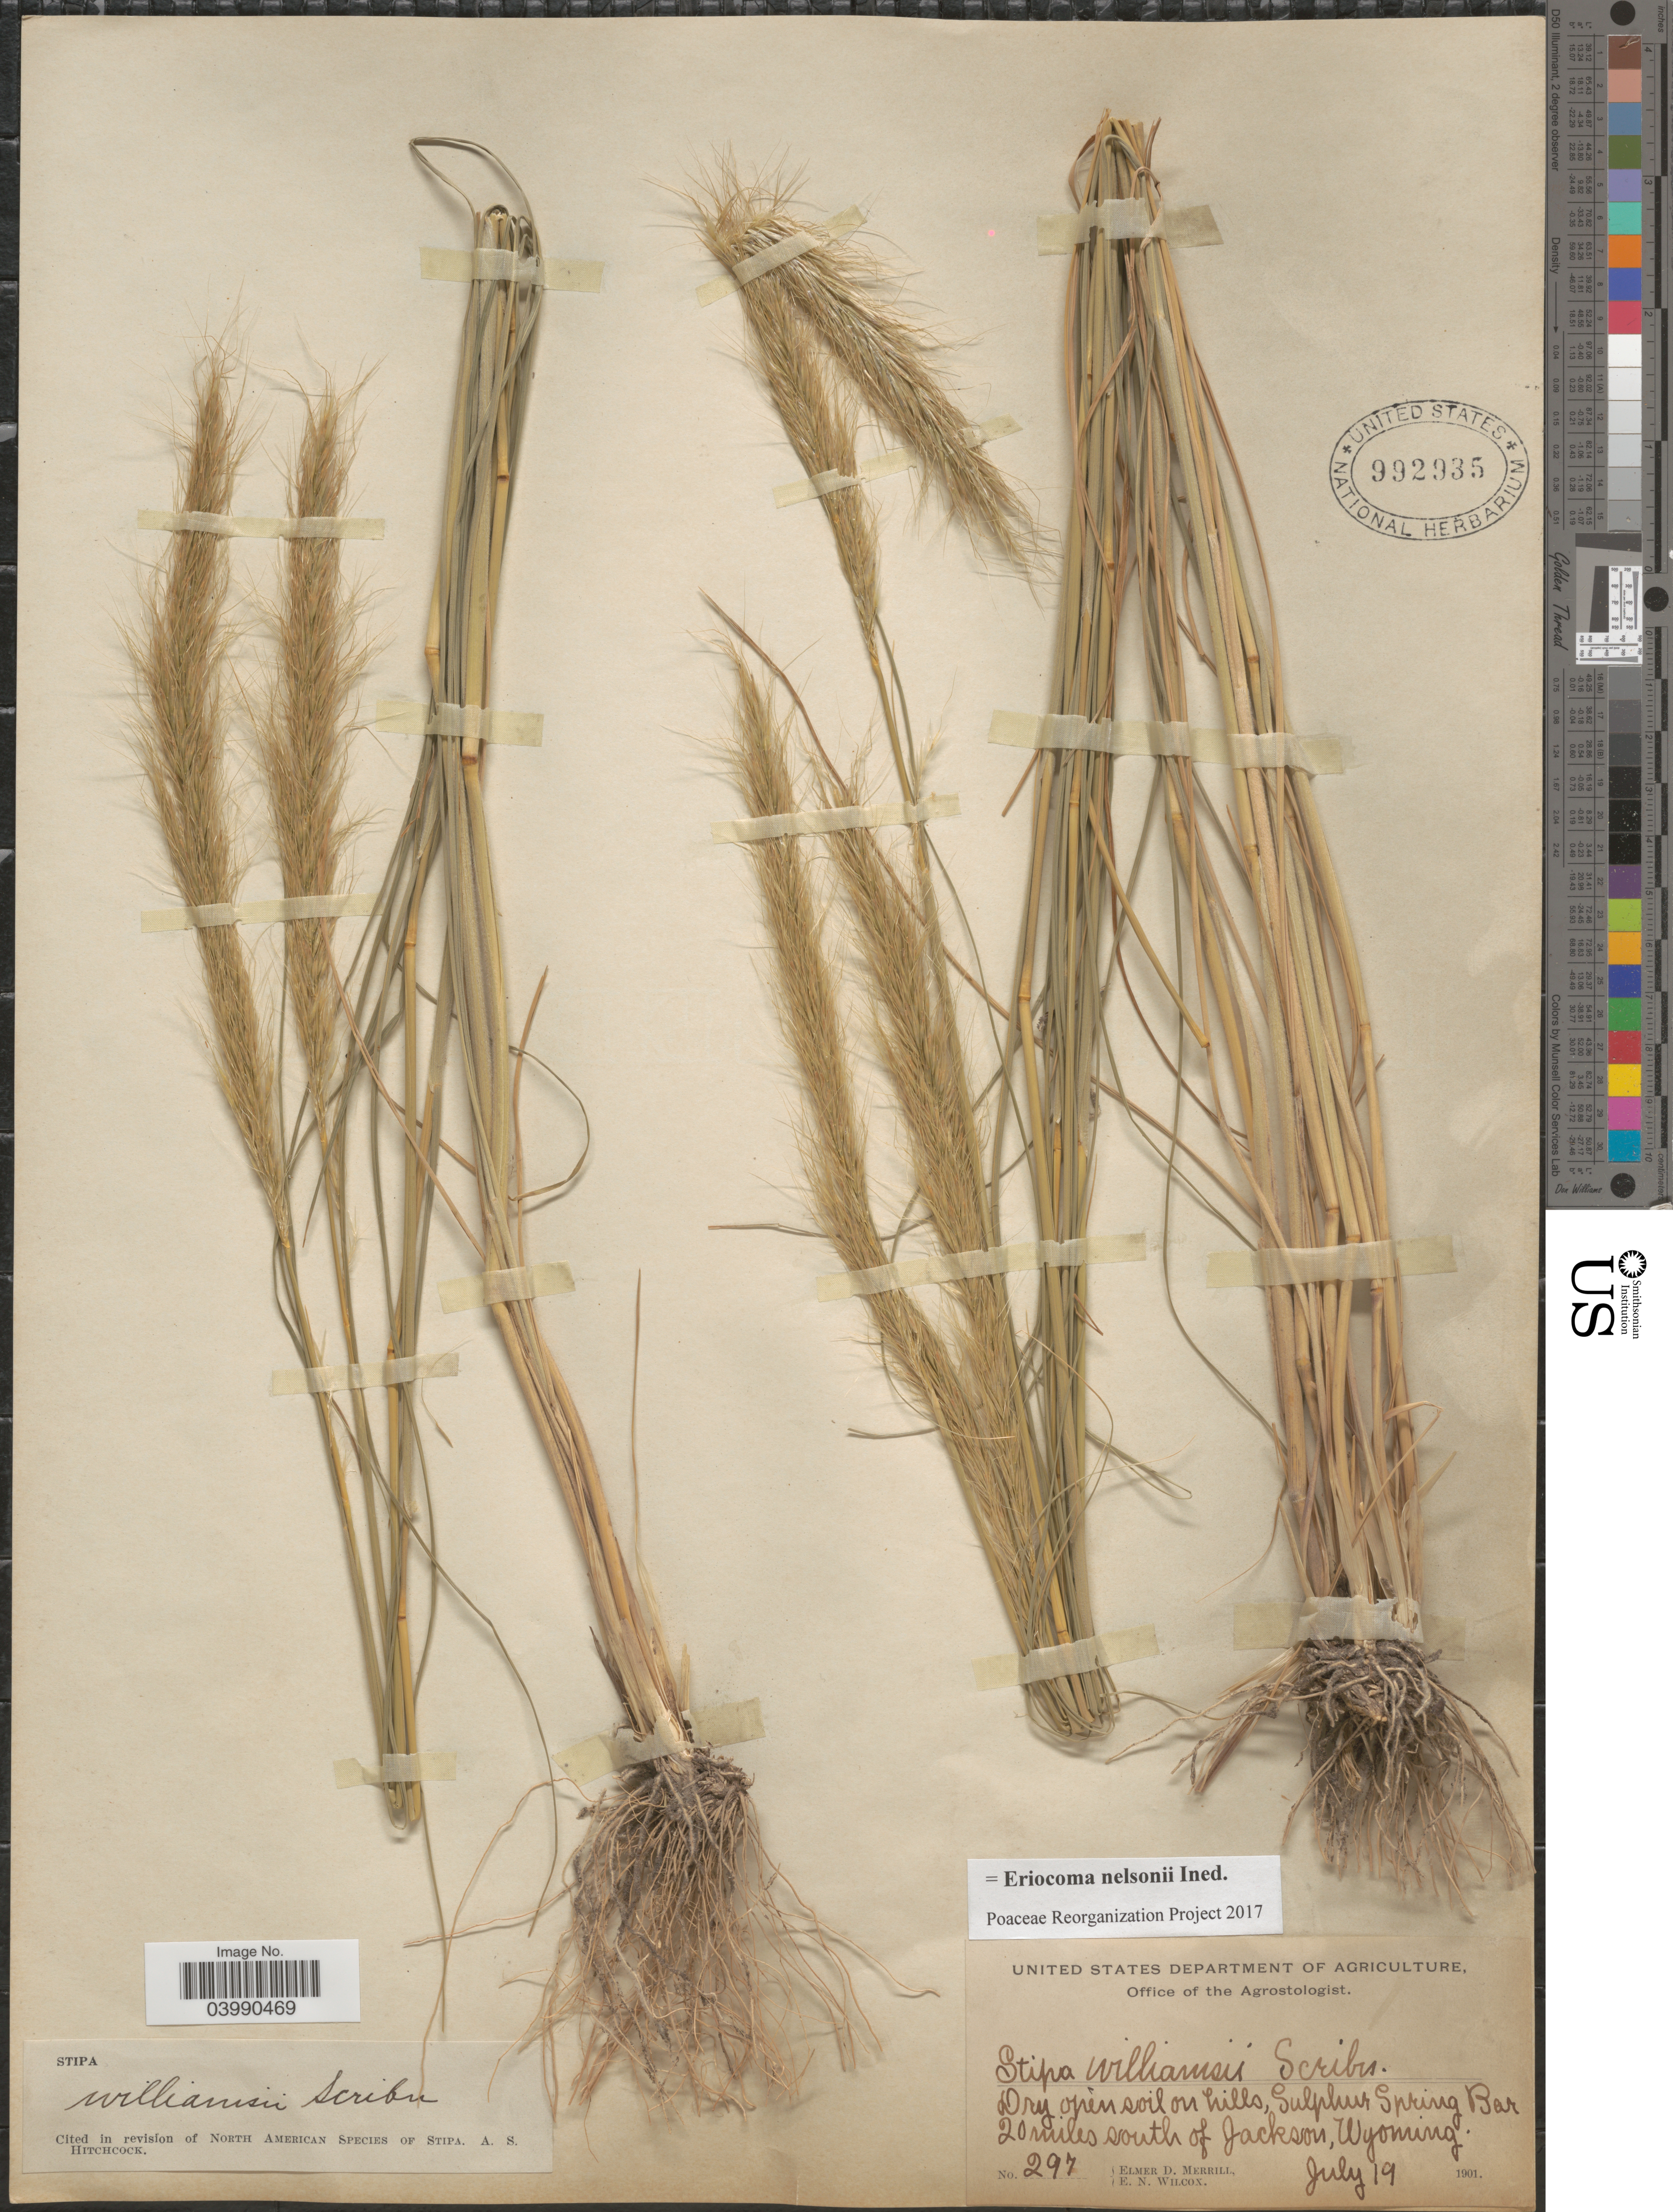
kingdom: Plantae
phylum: Tracheophyta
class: Liliopsida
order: Poales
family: Poaceae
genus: Eriocoma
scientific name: Eriocoma nelsonii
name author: (Scribn.) Romasch.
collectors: E. D. Merrill & E. Wilcox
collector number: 297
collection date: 1901-07-19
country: United States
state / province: Wyoming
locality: Dry open soil on hills, Sulphur Spring Bar. 20 miles south of Jackson.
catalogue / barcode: US 992935